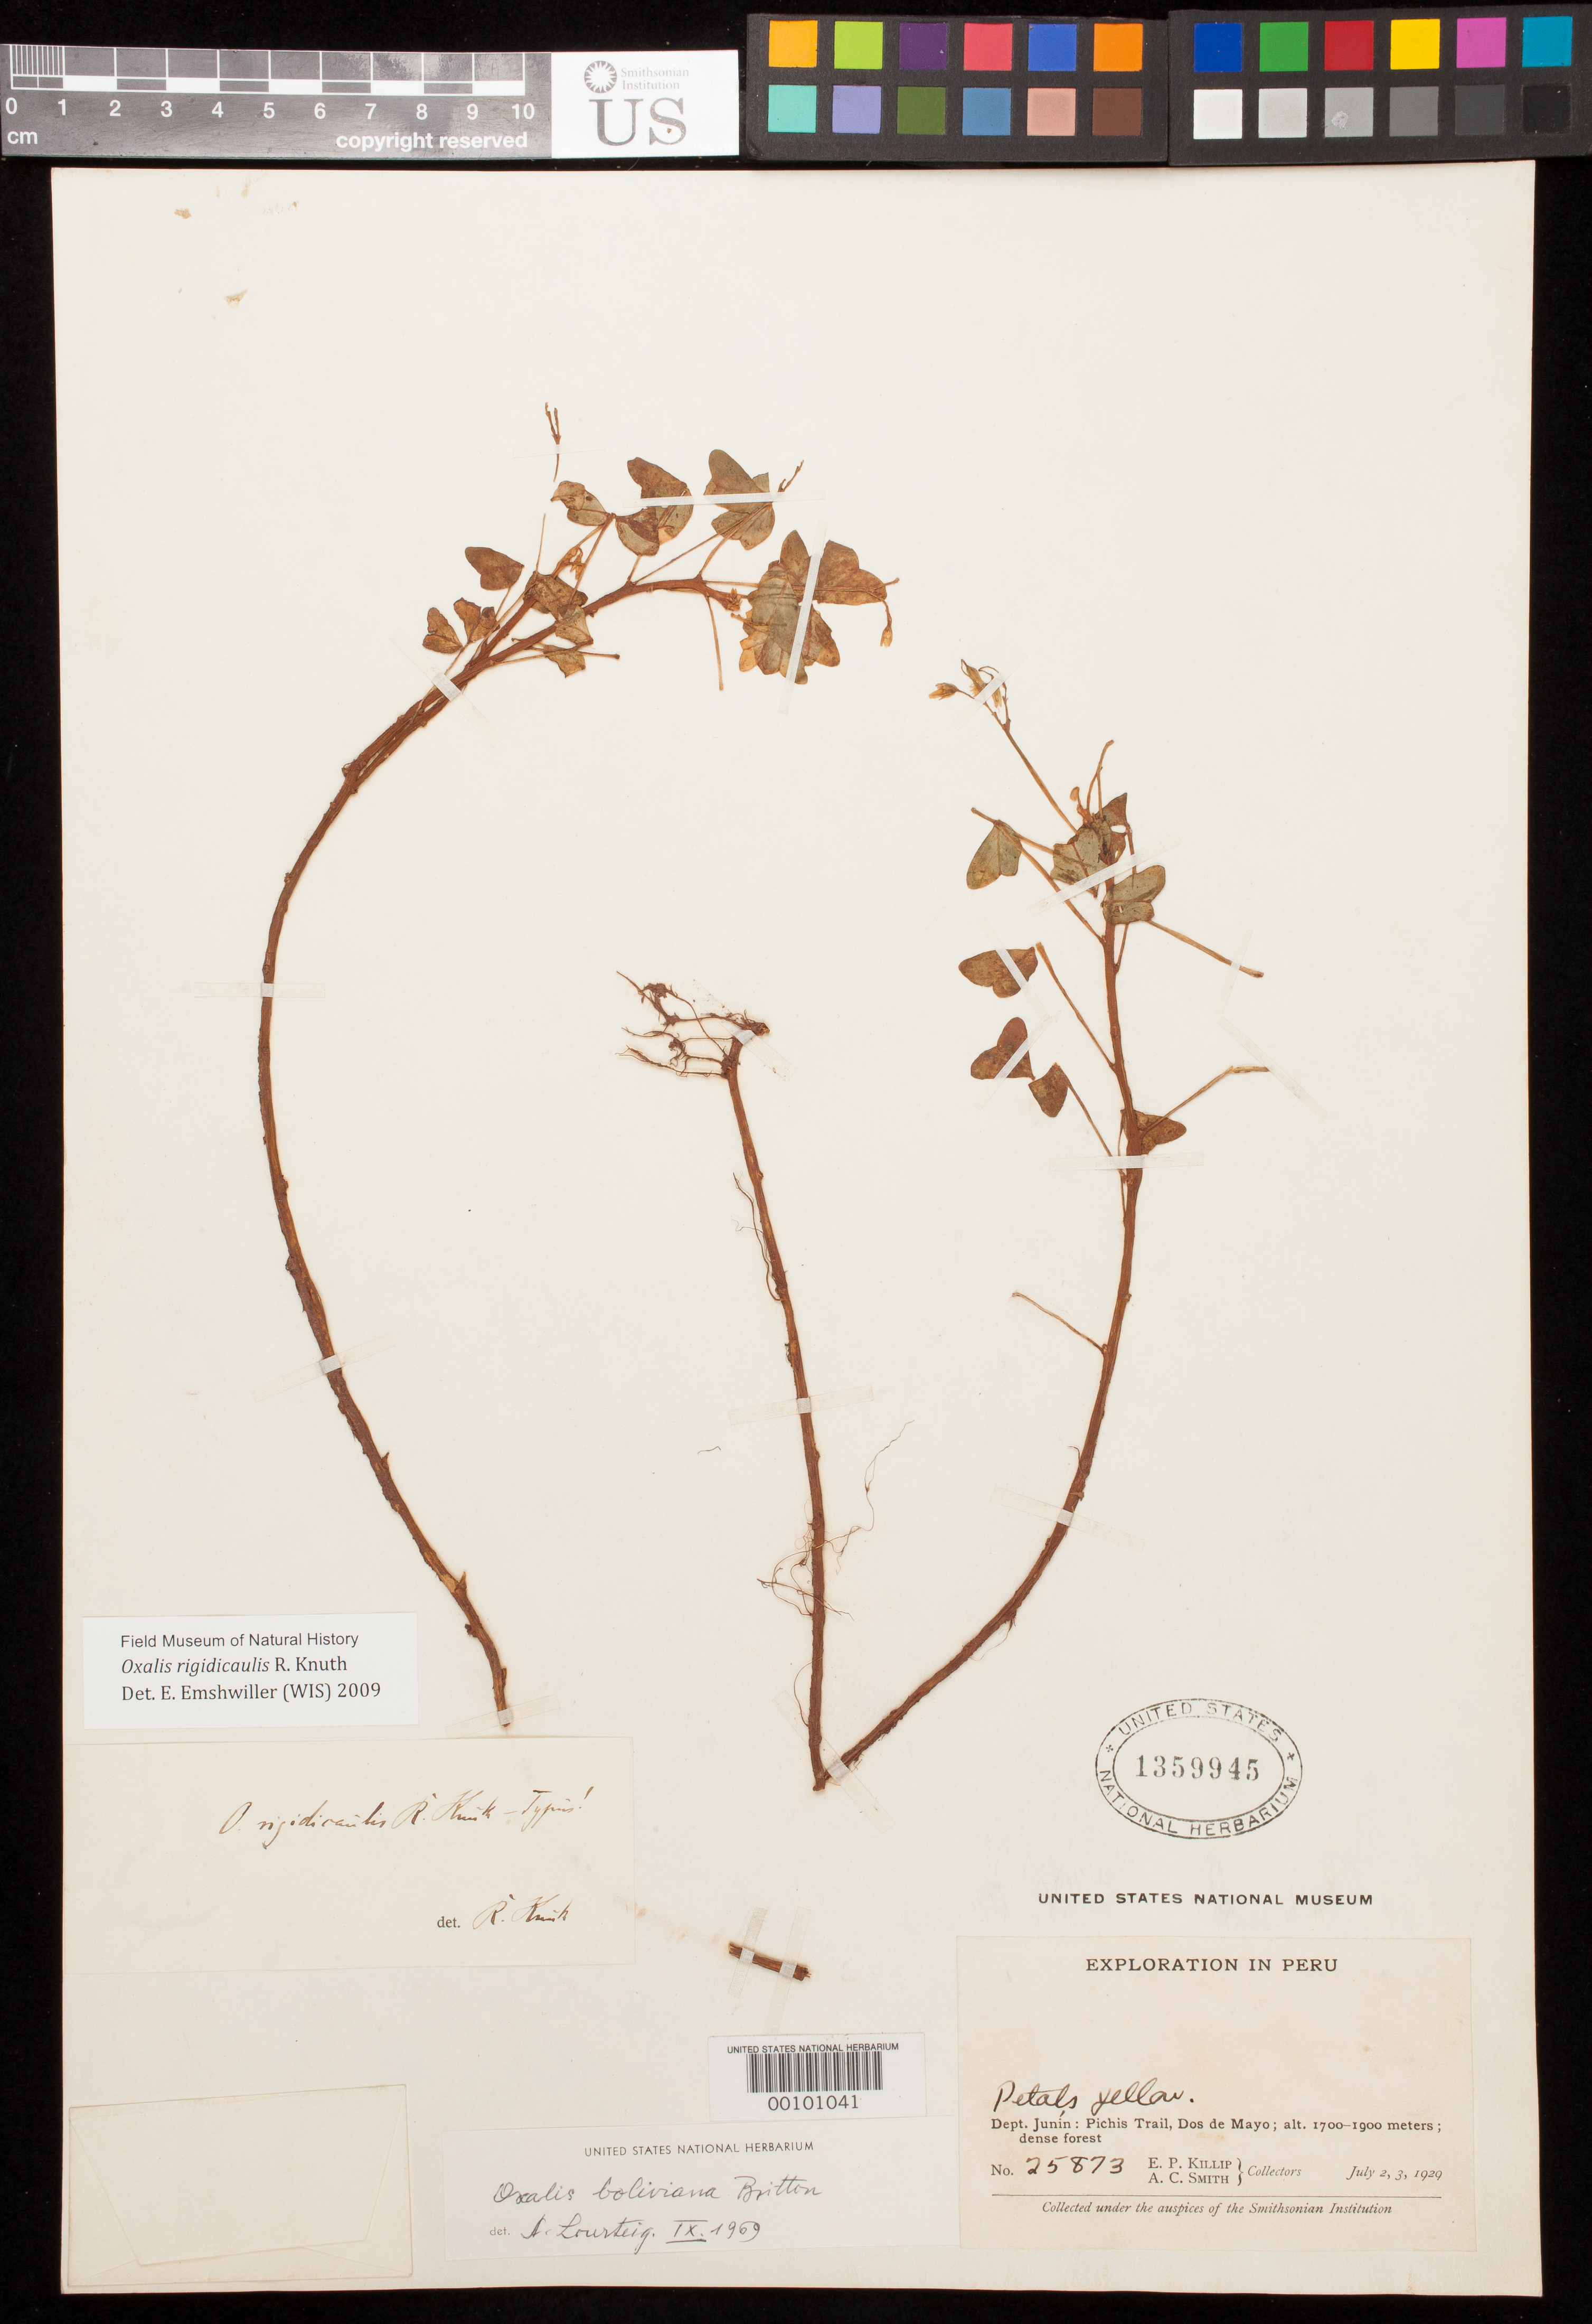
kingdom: Plantae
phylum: Tracheophyta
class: Magnoliopsida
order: Oxalidales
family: Oxalidaceae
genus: Oxalis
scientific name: Oxalis rigidicaulis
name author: R. Knuth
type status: Holotype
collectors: E. P. Killip & A. C. Smith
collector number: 25873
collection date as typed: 02 Jul 1929 and 03 Jul 1929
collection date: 1929-07-02,1929-07-03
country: Peru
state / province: Junín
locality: Pichis Trail, Dos de Mayo.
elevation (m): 1700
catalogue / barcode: US 1359945